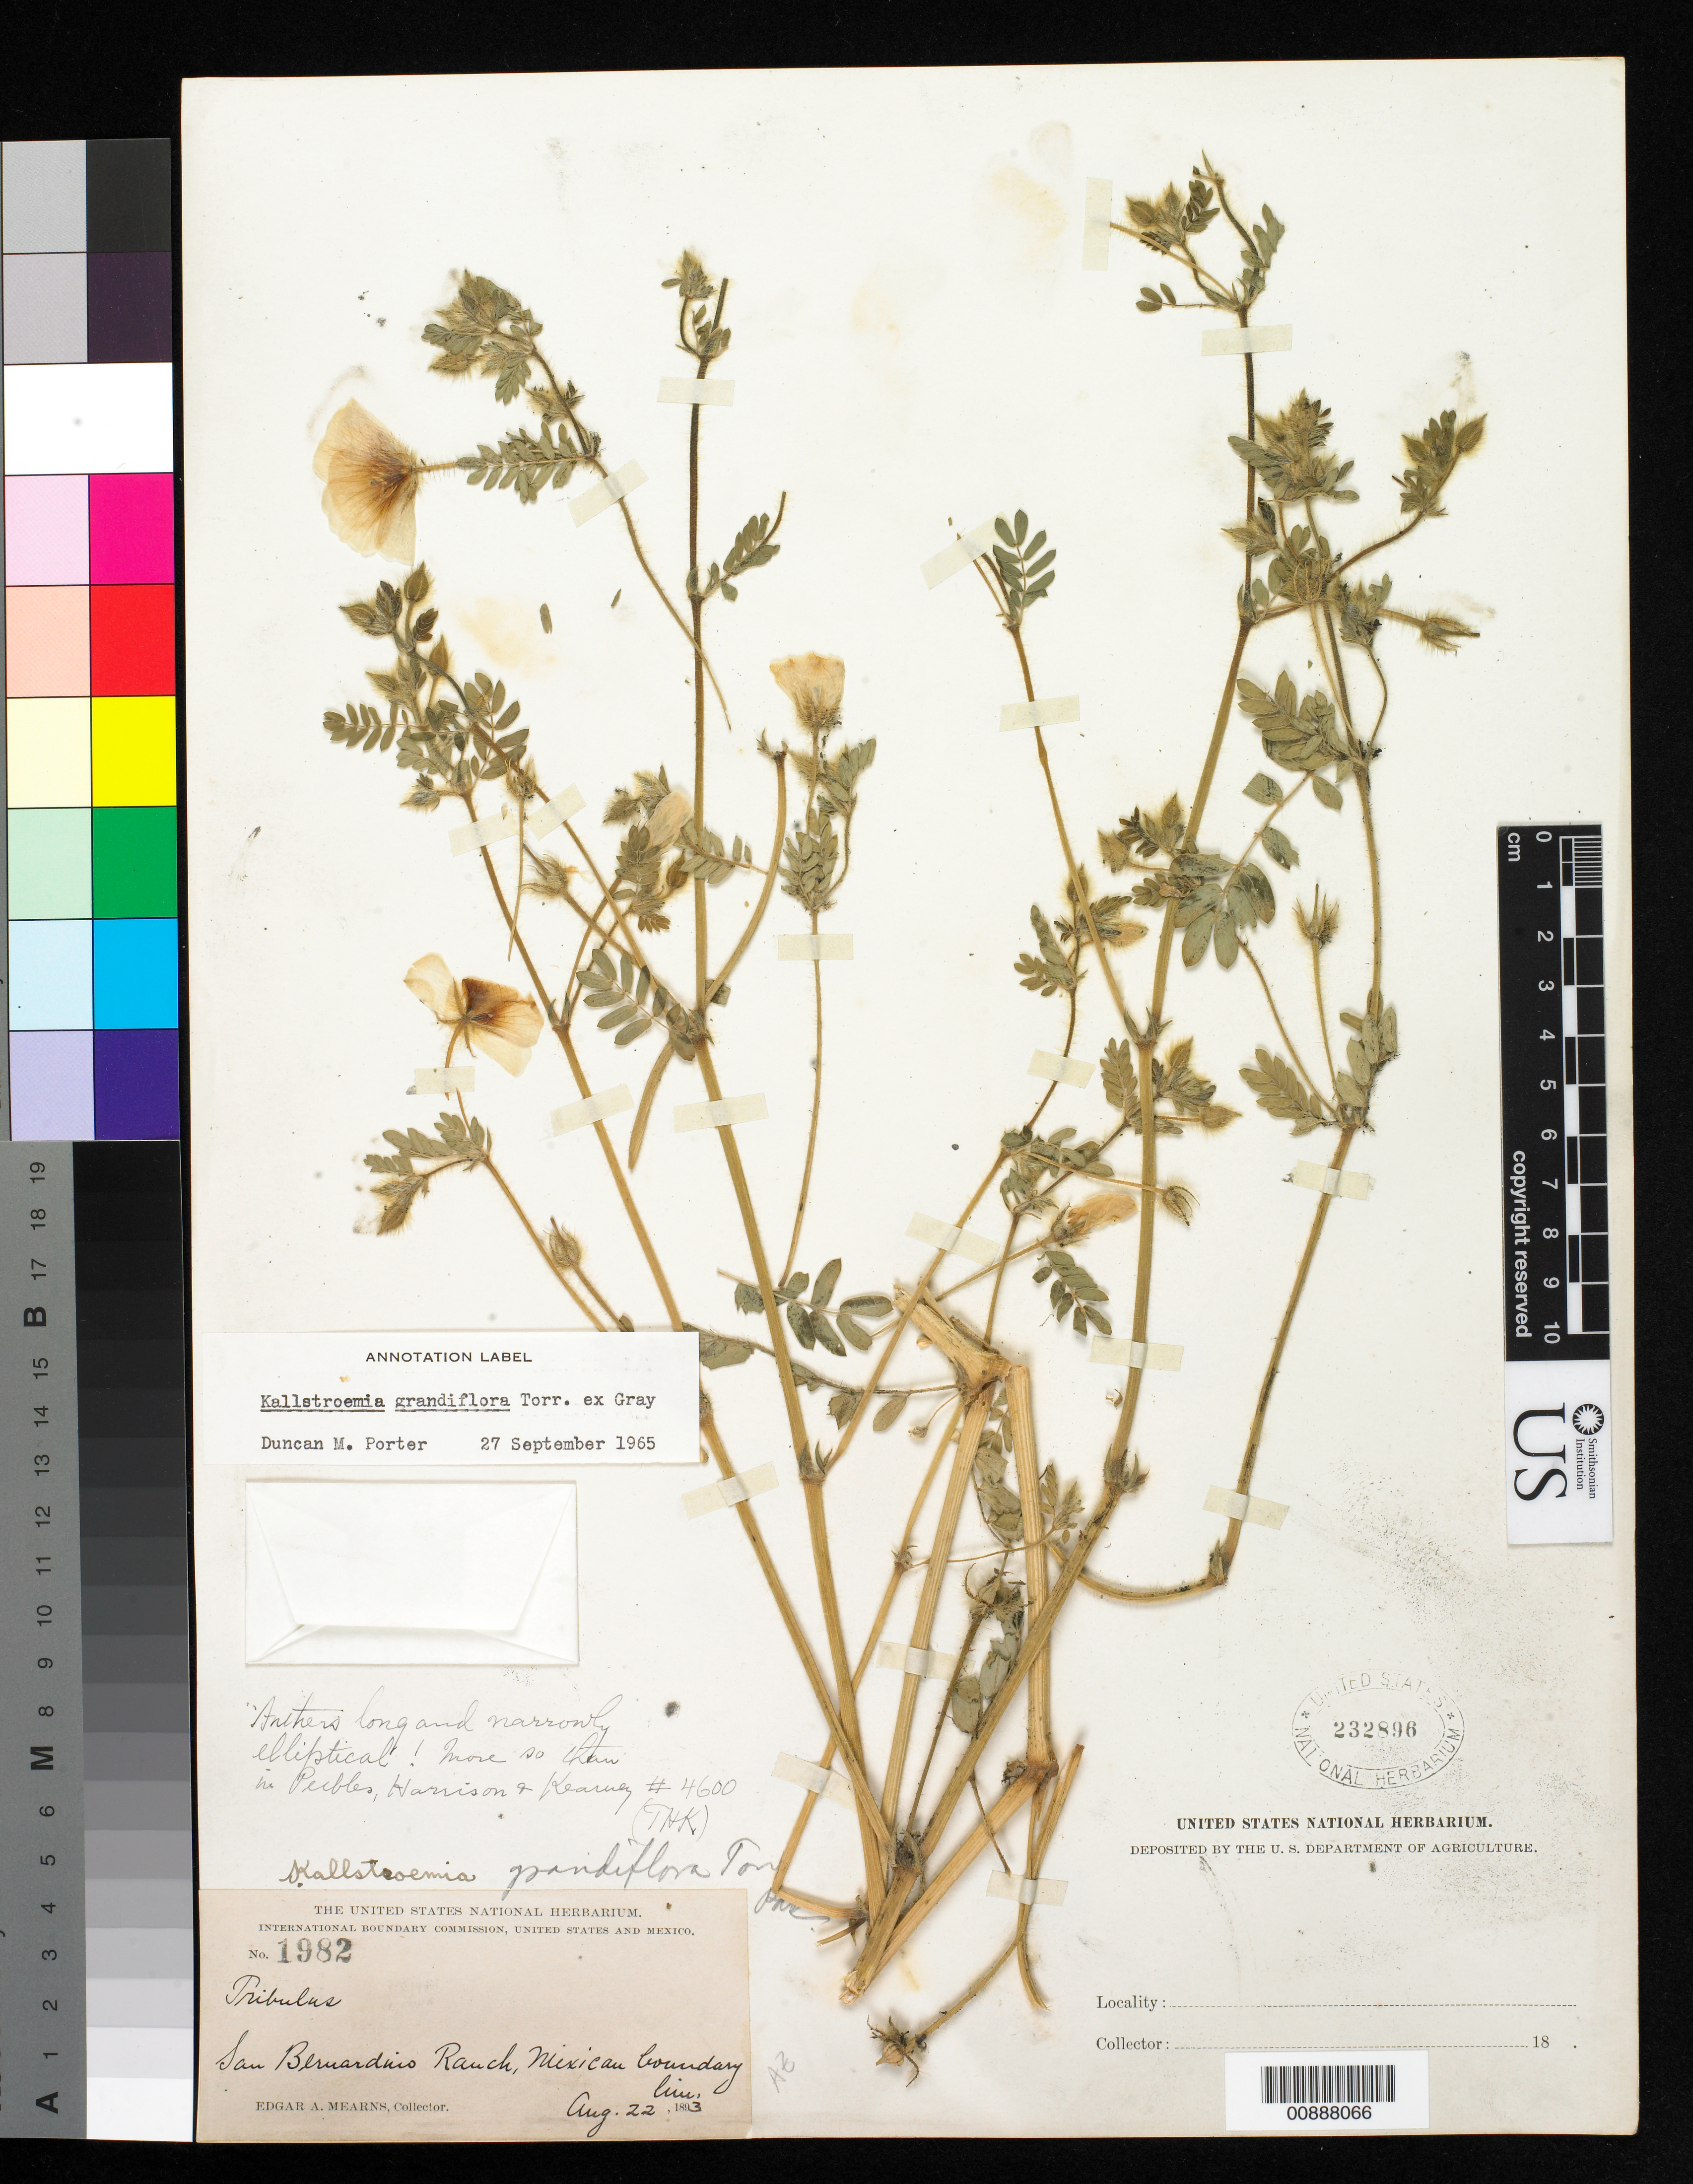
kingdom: Plantae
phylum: Tracheophyta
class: Magnoliopsida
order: Zygophyllales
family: Zygophyllaceae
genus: Kallstroemia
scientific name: Kallstroemia grandiflora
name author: Torr. ex A. Gray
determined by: Porter, D. M.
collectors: E. A. Mearns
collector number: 1982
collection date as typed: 22 Aug 1893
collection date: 1893-08-22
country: United States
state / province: Arizona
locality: San Bernardino Ranch, Mexican Boundary Line.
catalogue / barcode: US 232896